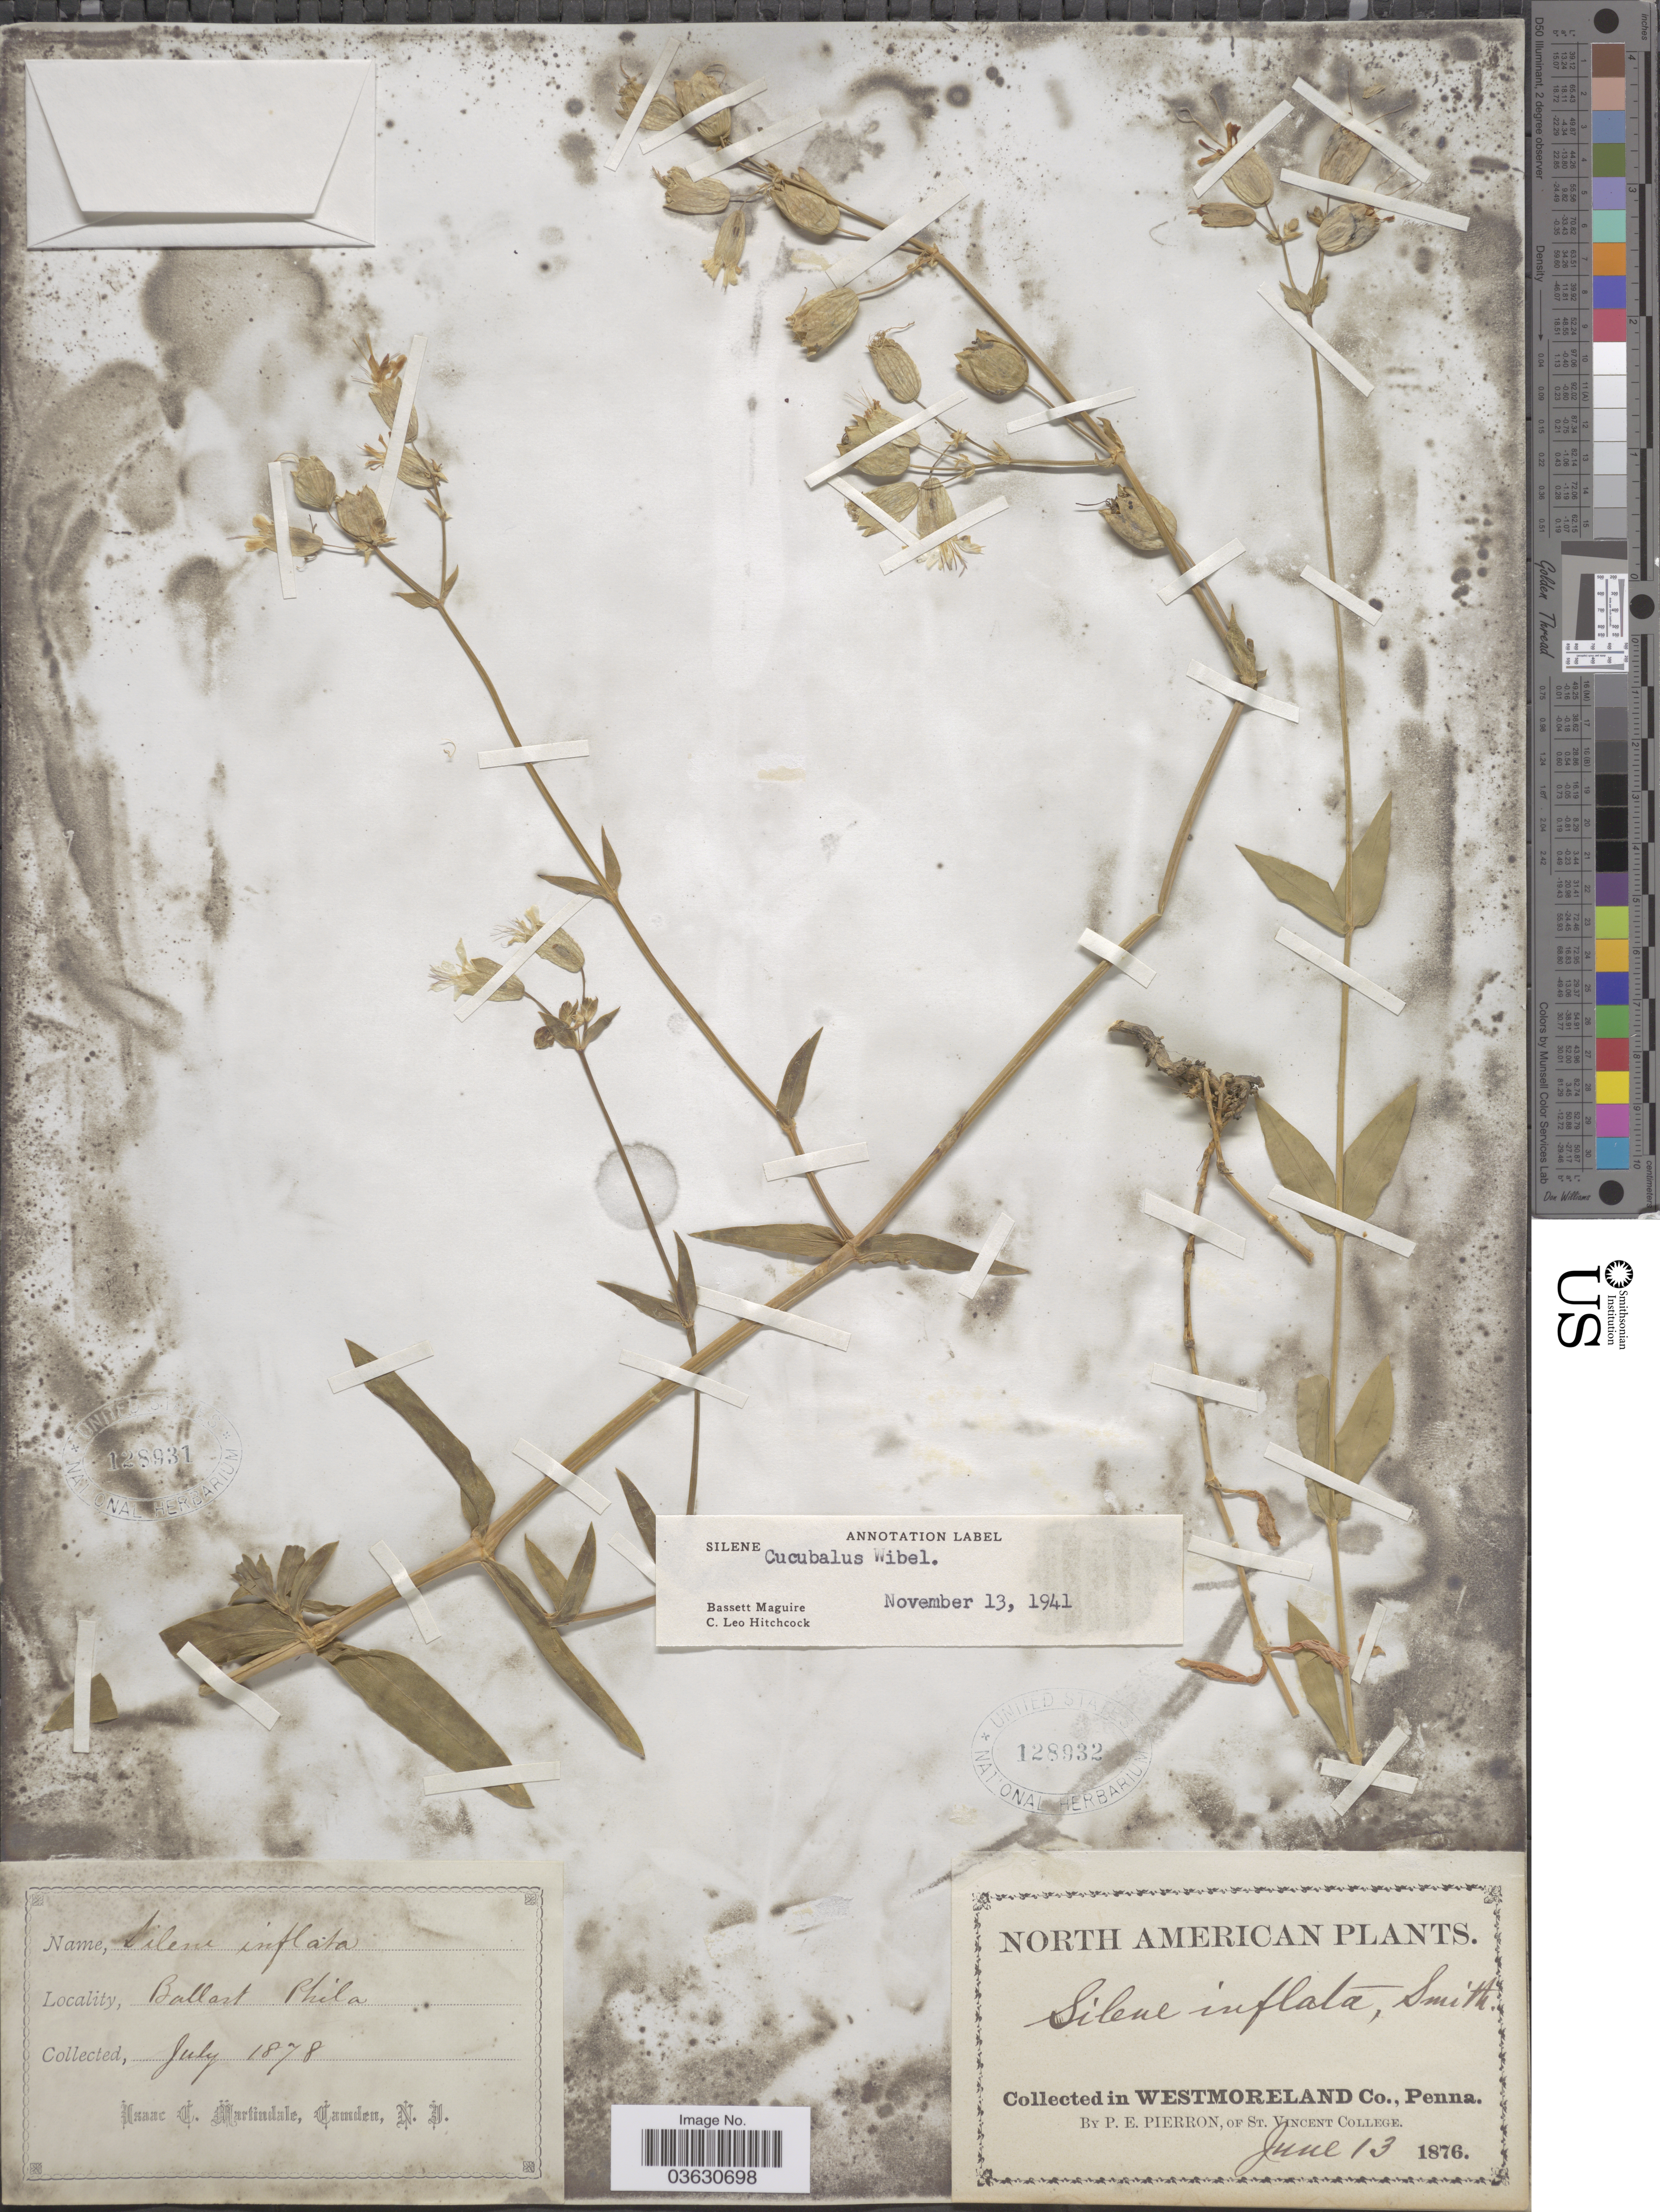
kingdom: Plantae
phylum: Tracheophyta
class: Magnoliopsida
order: Caryophyllales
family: Caryophyllaceae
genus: Silene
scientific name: Silene cucubalus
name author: L.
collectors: I. C. Martindale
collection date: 1878-07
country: United States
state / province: New Jersey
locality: Ballast, Phila.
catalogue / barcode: US 128932